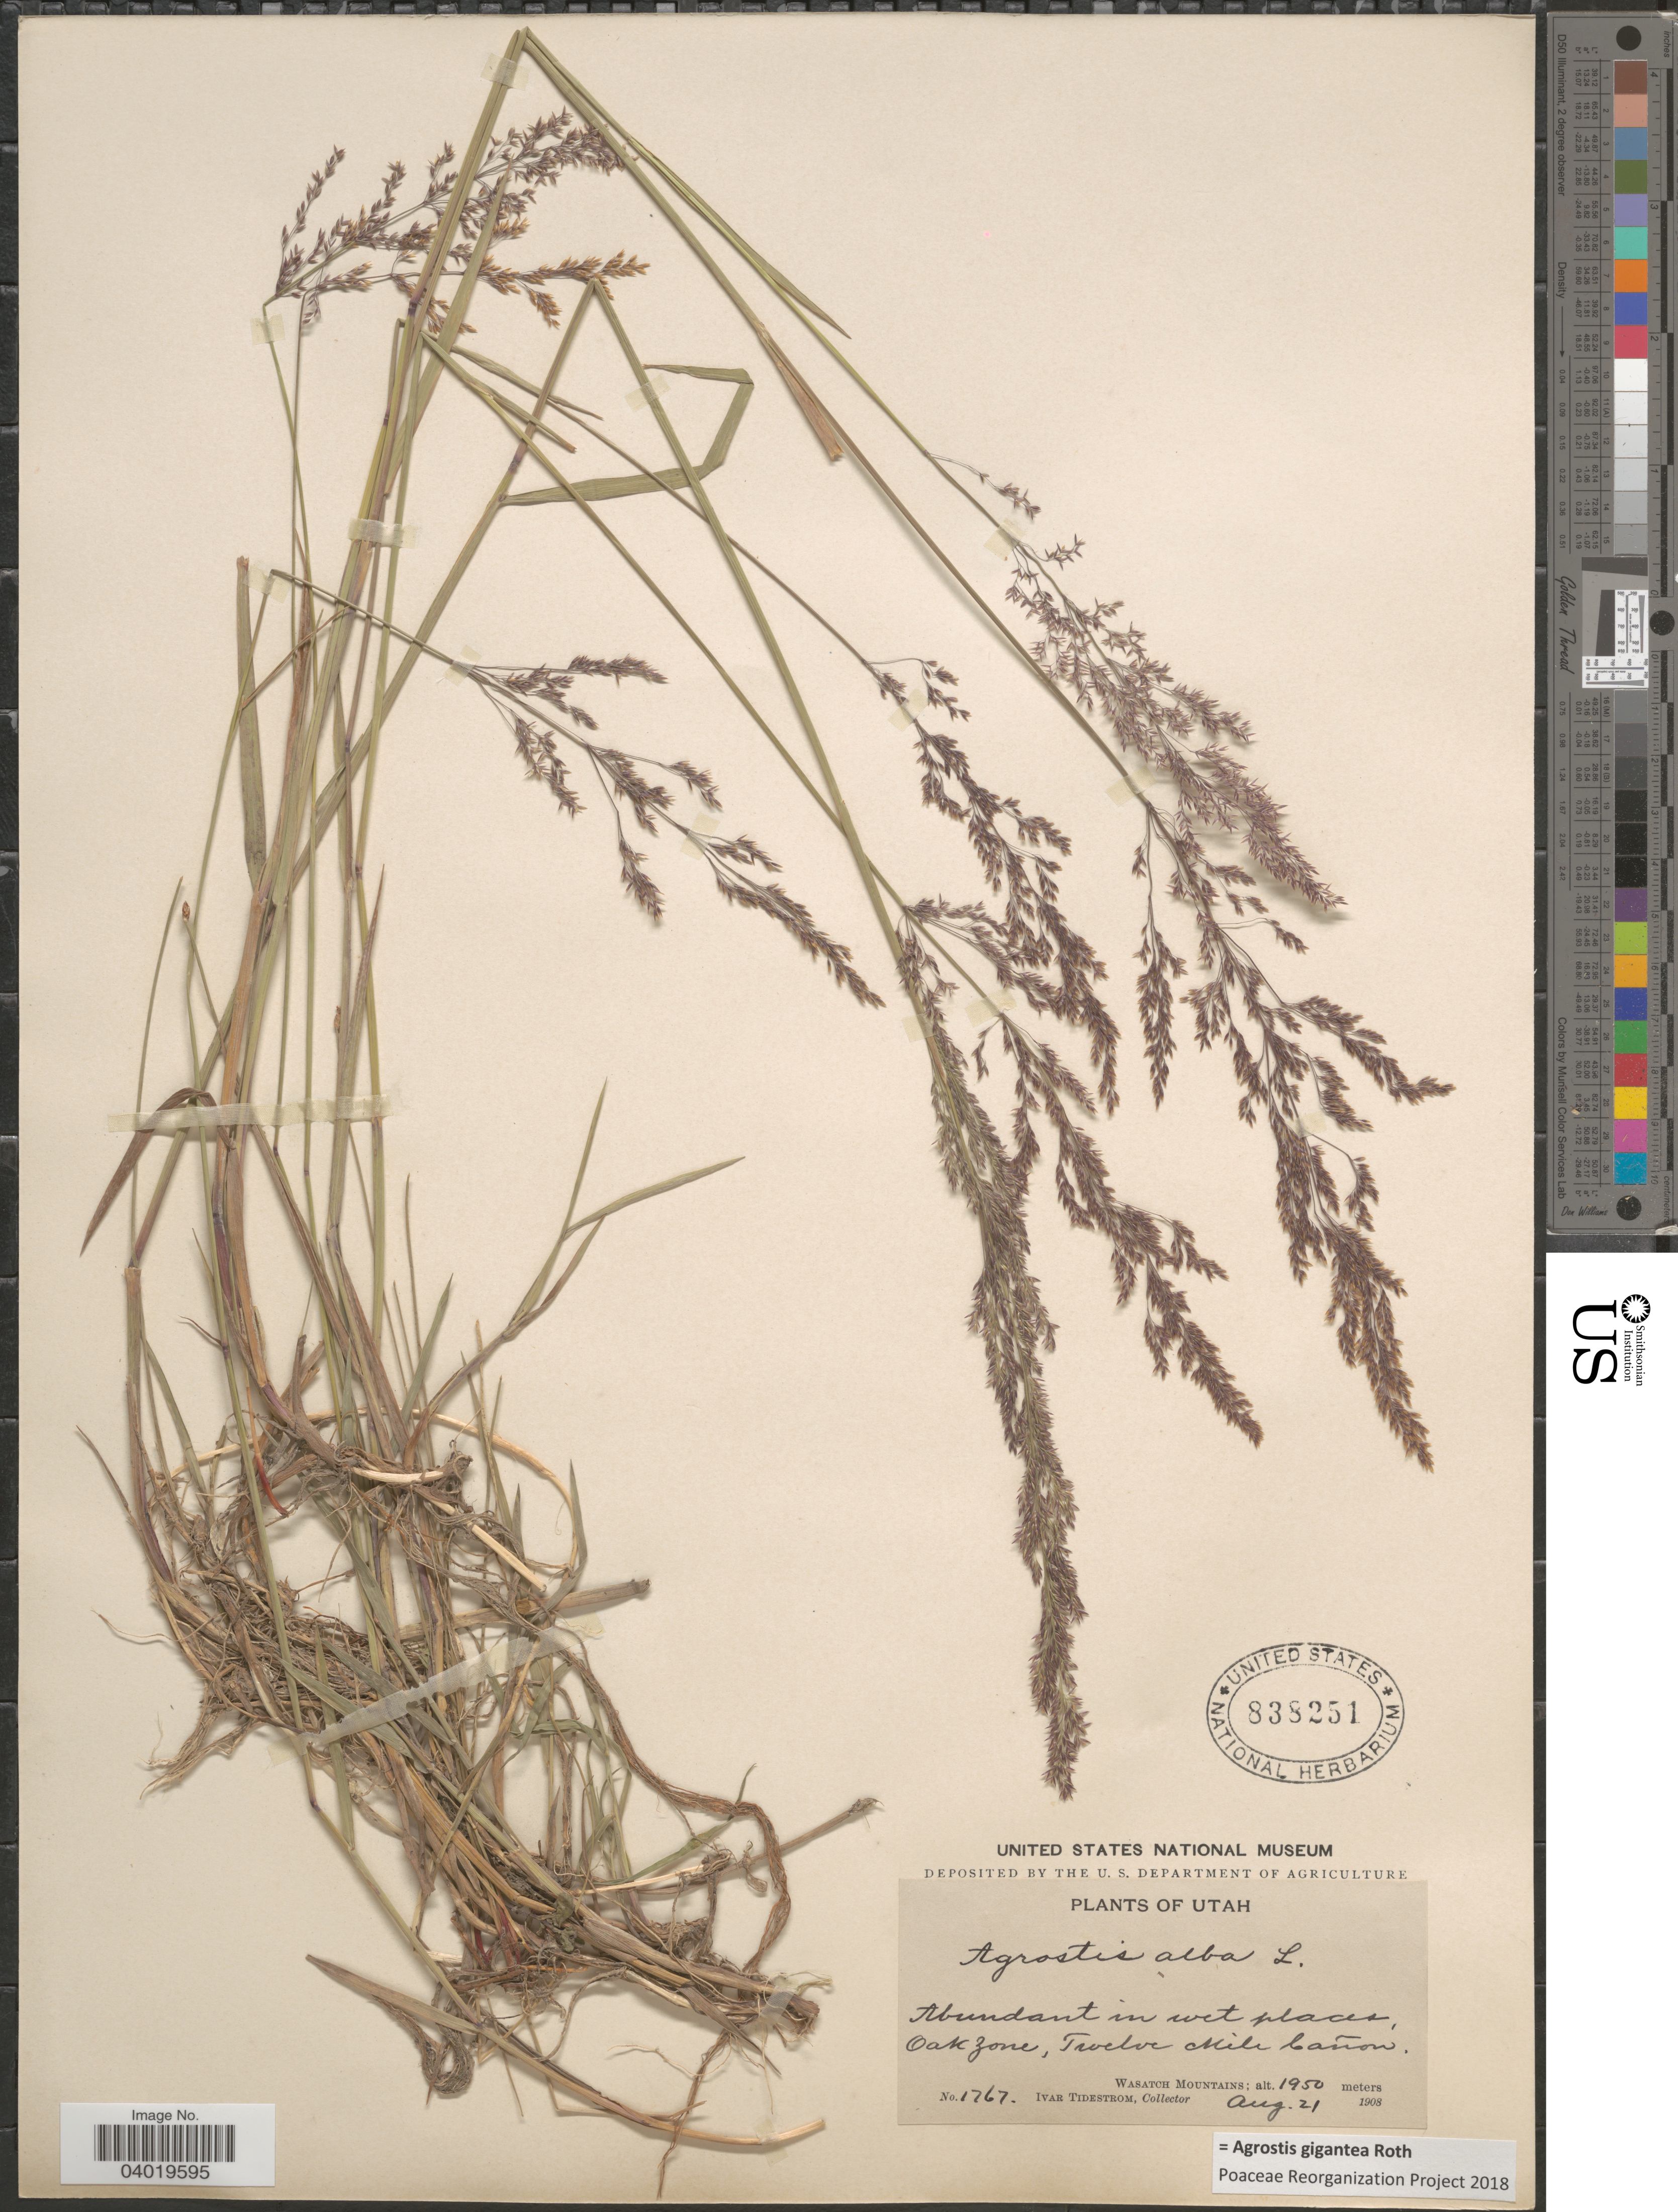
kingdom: Plantae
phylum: Tracheophyta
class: Liliopsida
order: Poales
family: Poaceae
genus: Agrostis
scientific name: Agrostis gigantea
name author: Roth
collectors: I. F. Tidestrom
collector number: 1767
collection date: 1908-08-21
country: United States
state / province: Utah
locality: Oak Zone, Twelve Mile Cañon. Wasatch Mountains.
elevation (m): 1950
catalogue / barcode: US 838251